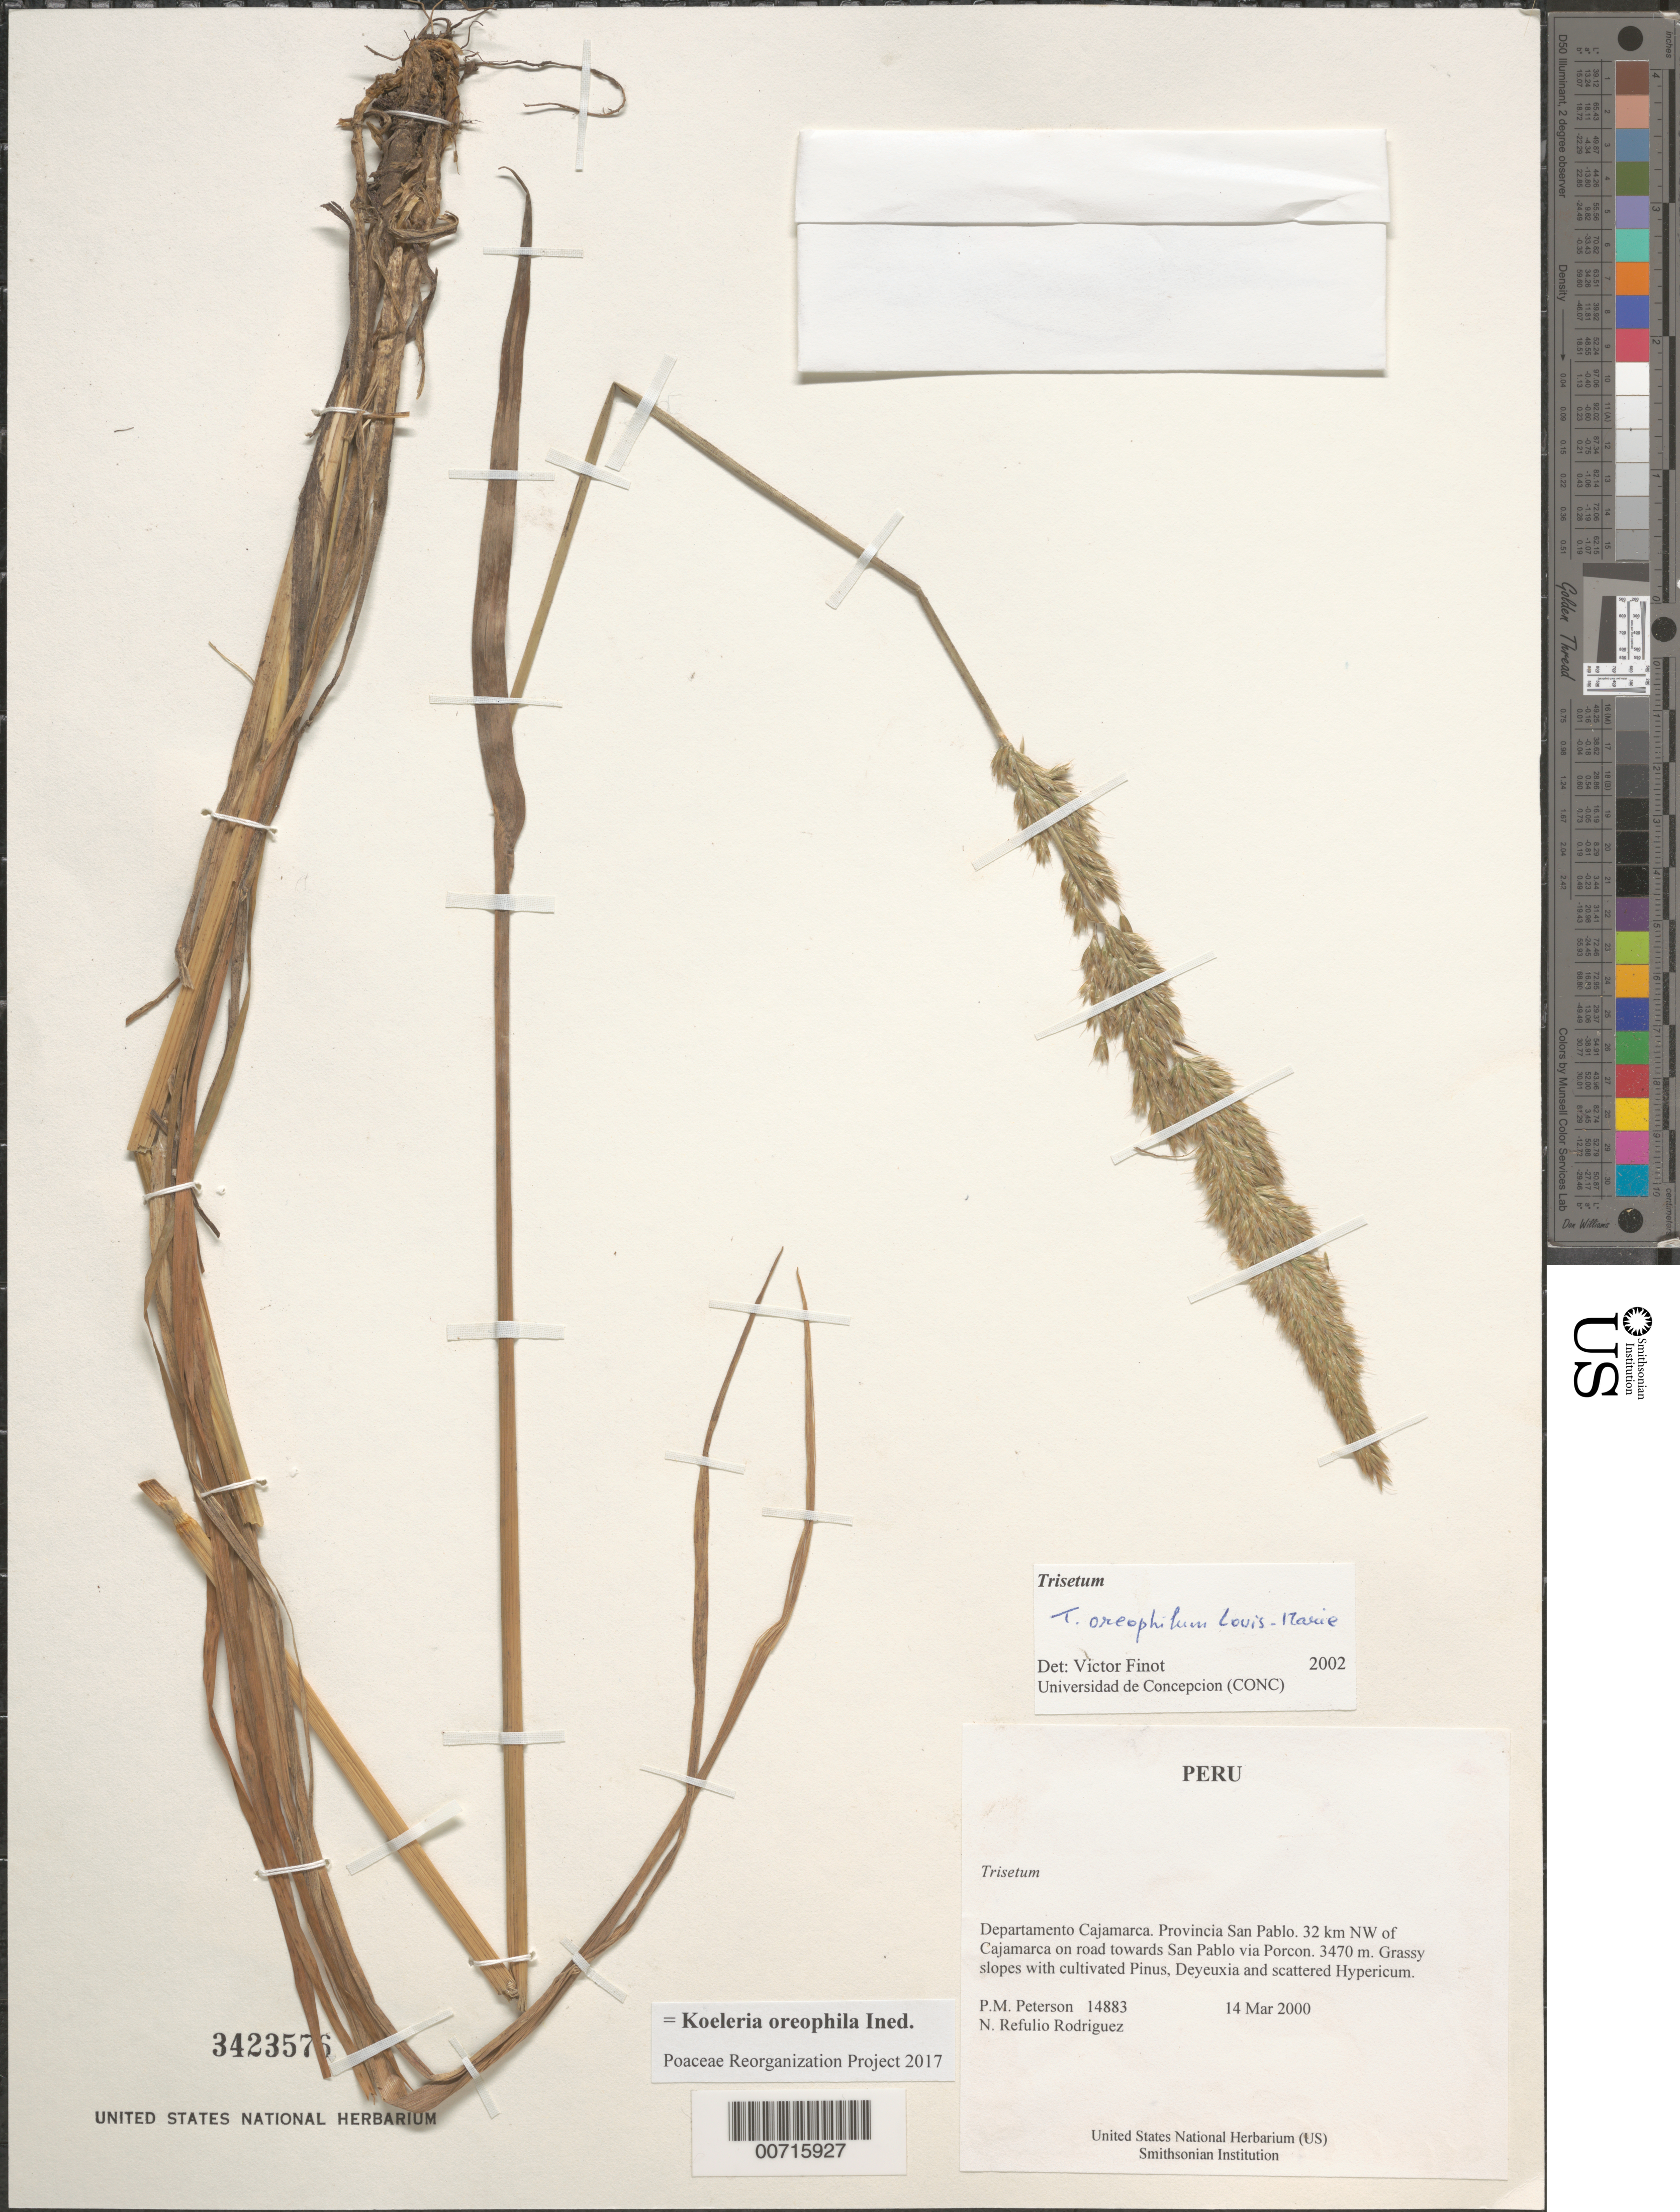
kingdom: Plantae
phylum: Tracheophyta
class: Liliopsida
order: Poales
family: Poaceae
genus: Koeleria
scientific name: Koeleria oreophila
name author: (Louis-Marie) Barberá et al.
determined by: Poaceae Reorganization Project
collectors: P. M. Peterson & N. Refulio-Rodríguez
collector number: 14883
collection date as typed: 14 Mar 2000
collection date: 2000-03-14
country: Peru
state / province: Cajamarca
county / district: San Pablo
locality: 32 km NW of Cajamarca on road towards San Pablo via Porcon.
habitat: Grassy slopes with cultivated Pinus, Deyeuxia and scattered Hypericum.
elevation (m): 3470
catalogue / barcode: US 3423576